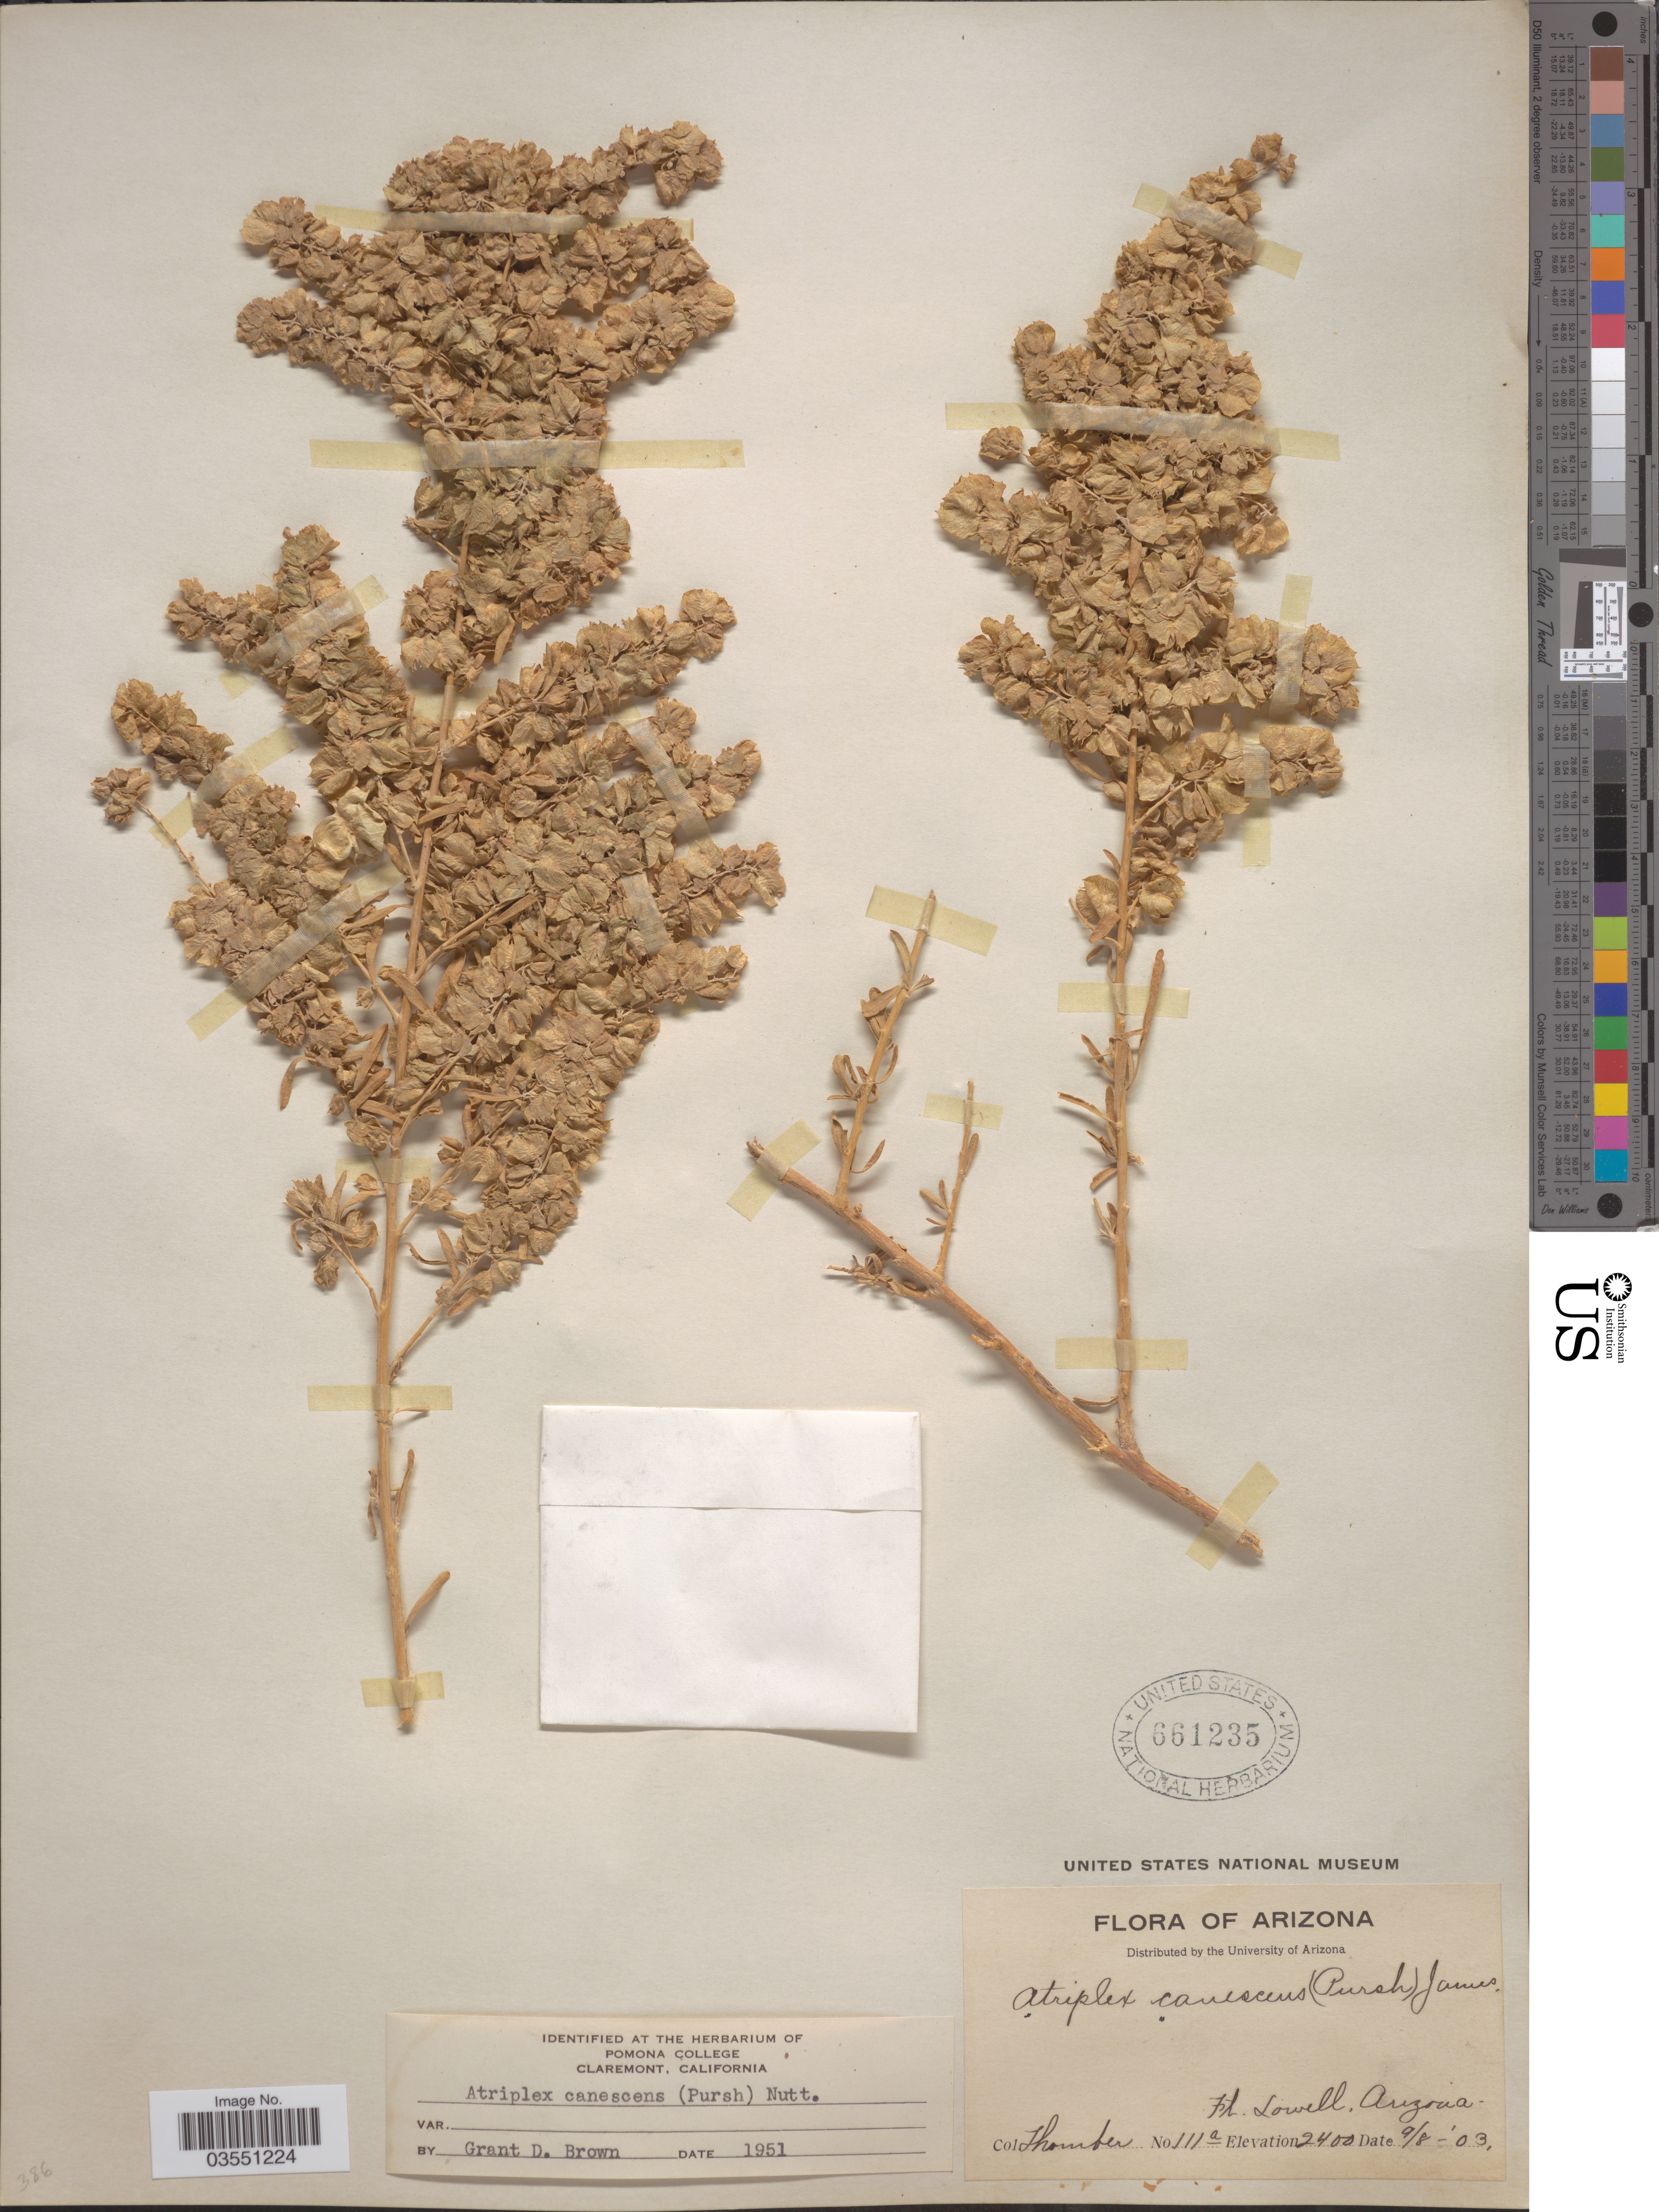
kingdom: Plantae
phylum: Tracheophyta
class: Magnoliopsida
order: Caryophyllales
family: Amaranthaceae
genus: Atriplex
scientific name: Atriplex canescens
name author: (Pursh) Nutt.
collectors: J. Thornber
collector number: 111a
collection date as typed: Transcribed d/m/y: 8/9/3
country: United States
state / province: Arizona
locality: Ft. Lowell.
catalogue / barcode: US 661235